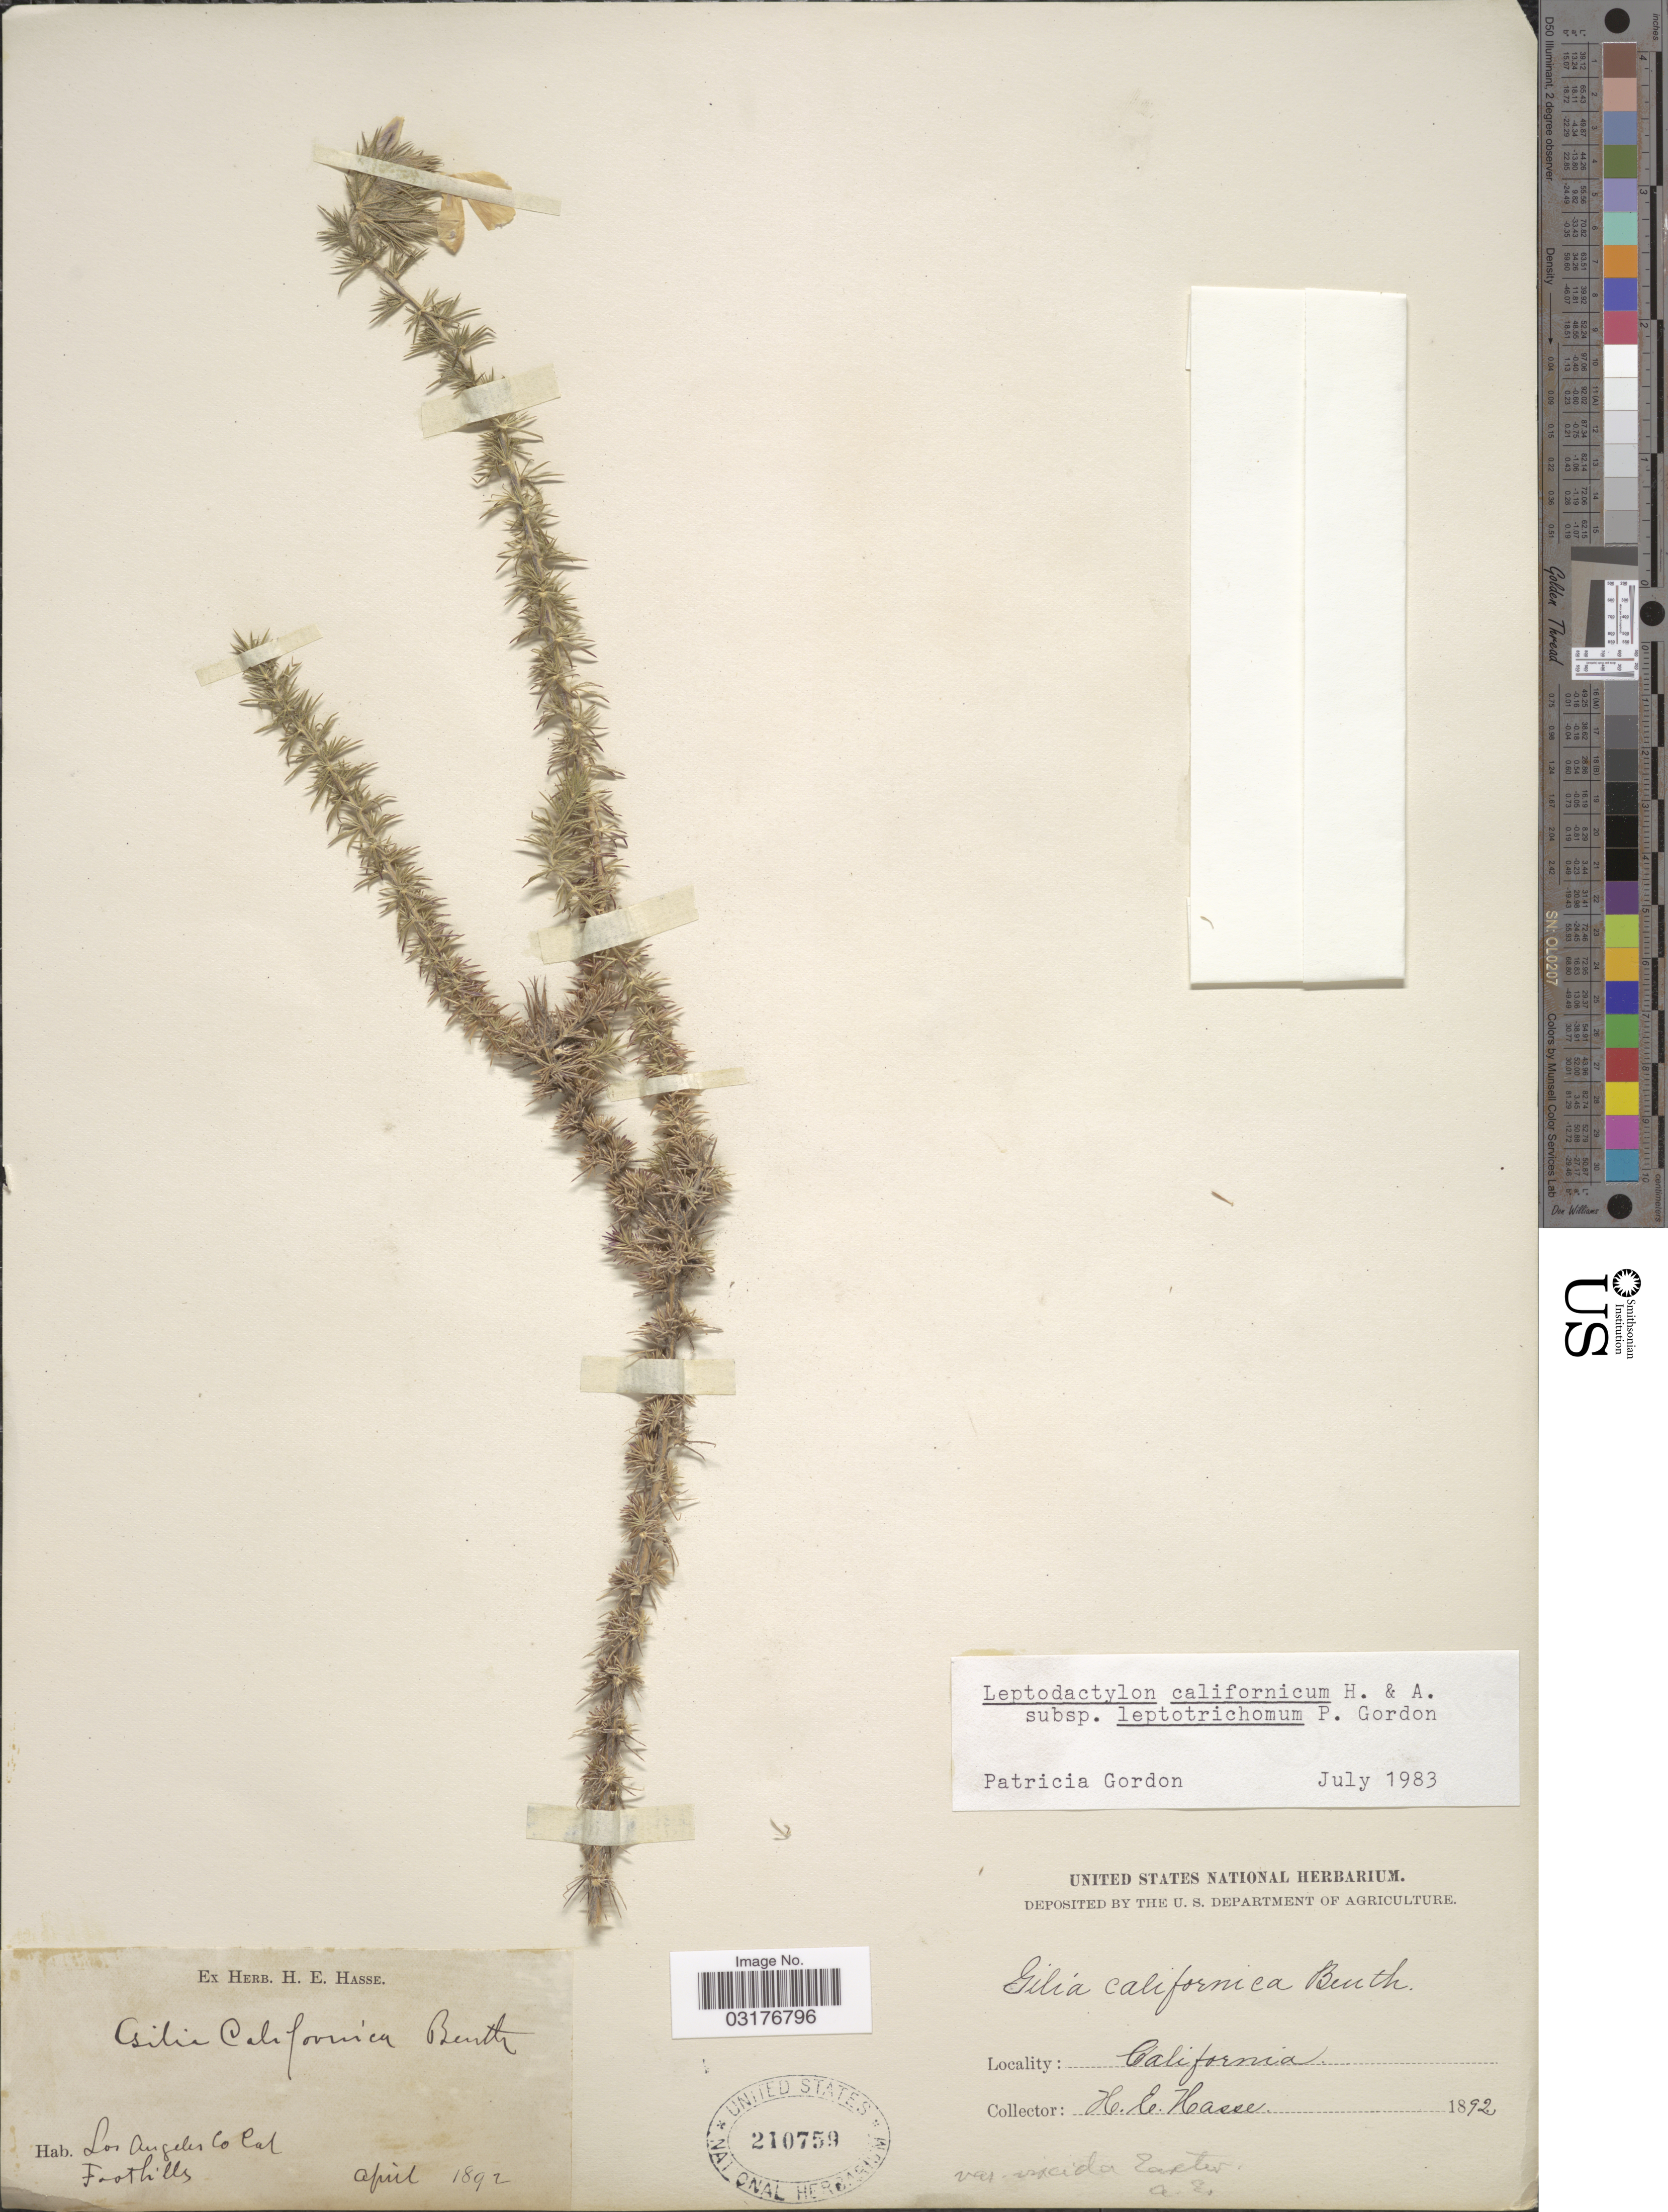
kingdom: Plantae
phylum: Tracheophyta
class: Magnoliopsida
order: Ericales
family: Polemoniaceae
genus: Linanthus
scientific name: Linanthus californicus subsp. glandulosus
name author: (Eastw.) J.M. Porter & R. Patt.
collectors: H. E. Hasse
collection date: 1892-04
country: United States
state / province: California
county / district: Los Angeles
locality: Los Angeles Co.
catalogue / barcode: US 210759